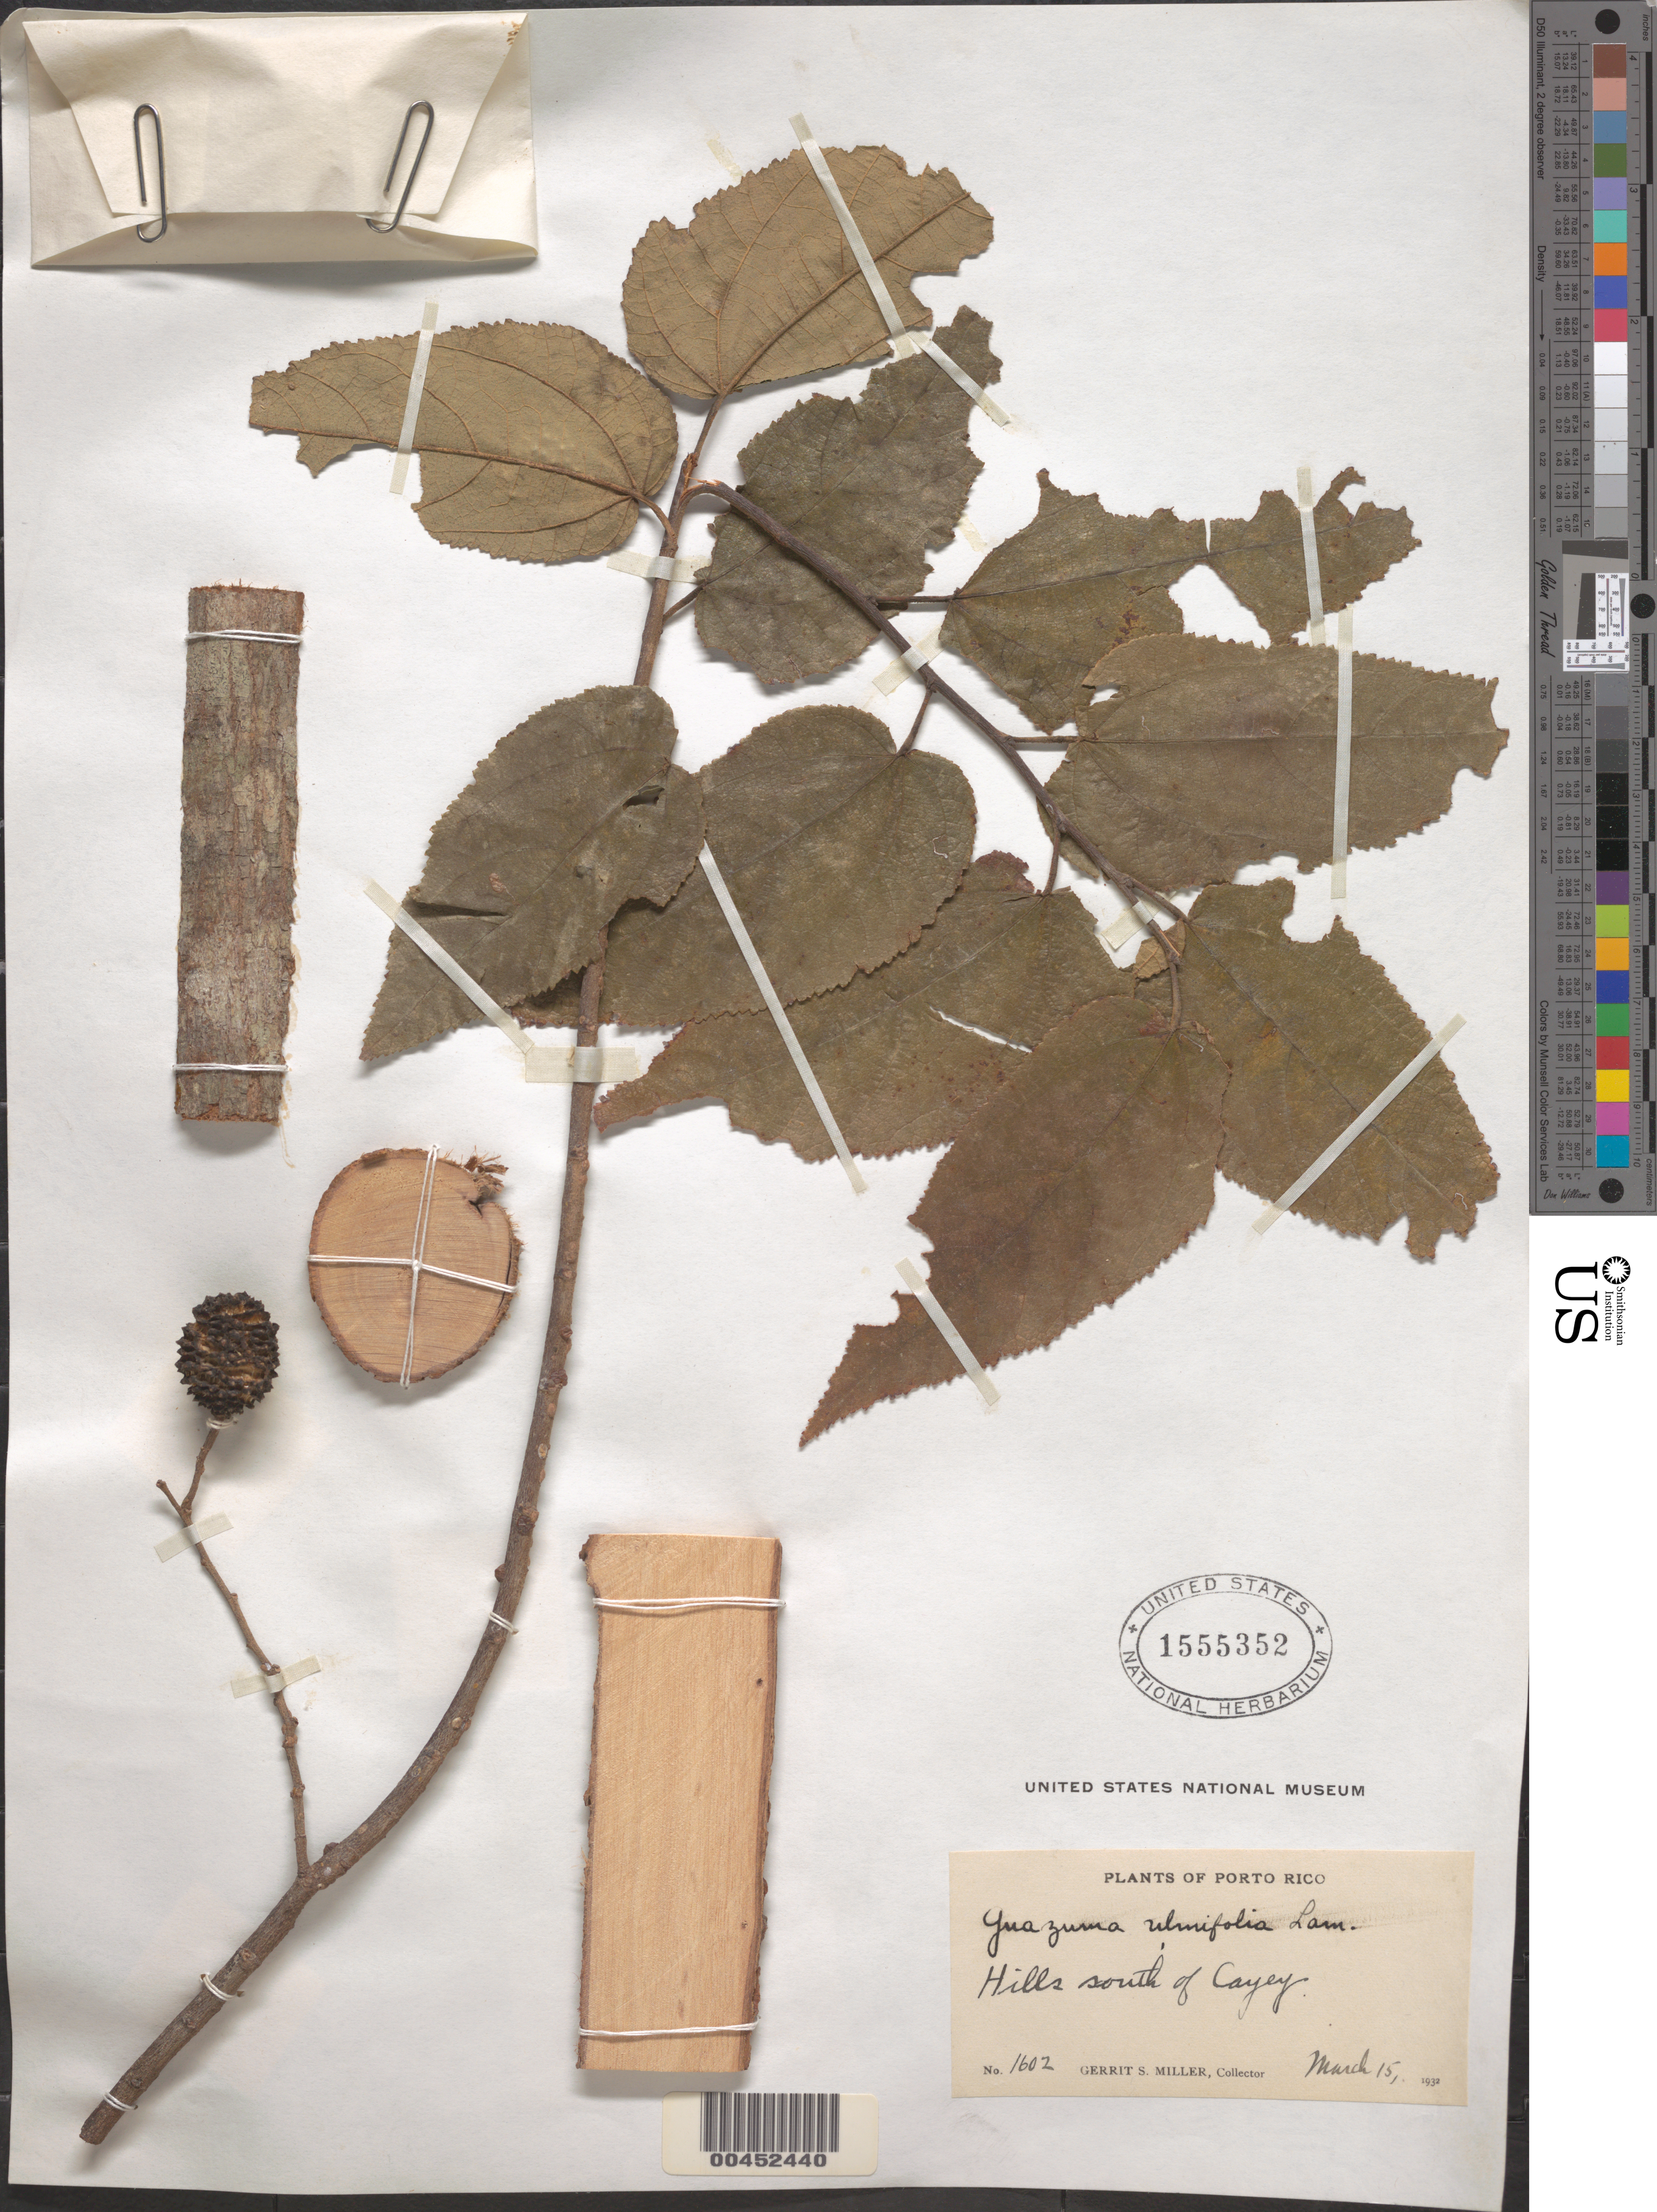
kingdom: Plantae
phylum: Tracheophyta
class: Magnoliopsida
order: Malvales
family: Malvaceae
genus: Guazuma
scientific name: Guazuma ulmifolia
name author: Lam.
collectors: G. S. Miller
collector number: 1602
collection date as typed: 15 Mar 1932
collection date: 1932-03-15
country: Puerto Rico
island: Greater Antilles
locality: hills S of Cayey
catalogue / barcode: US 1555352